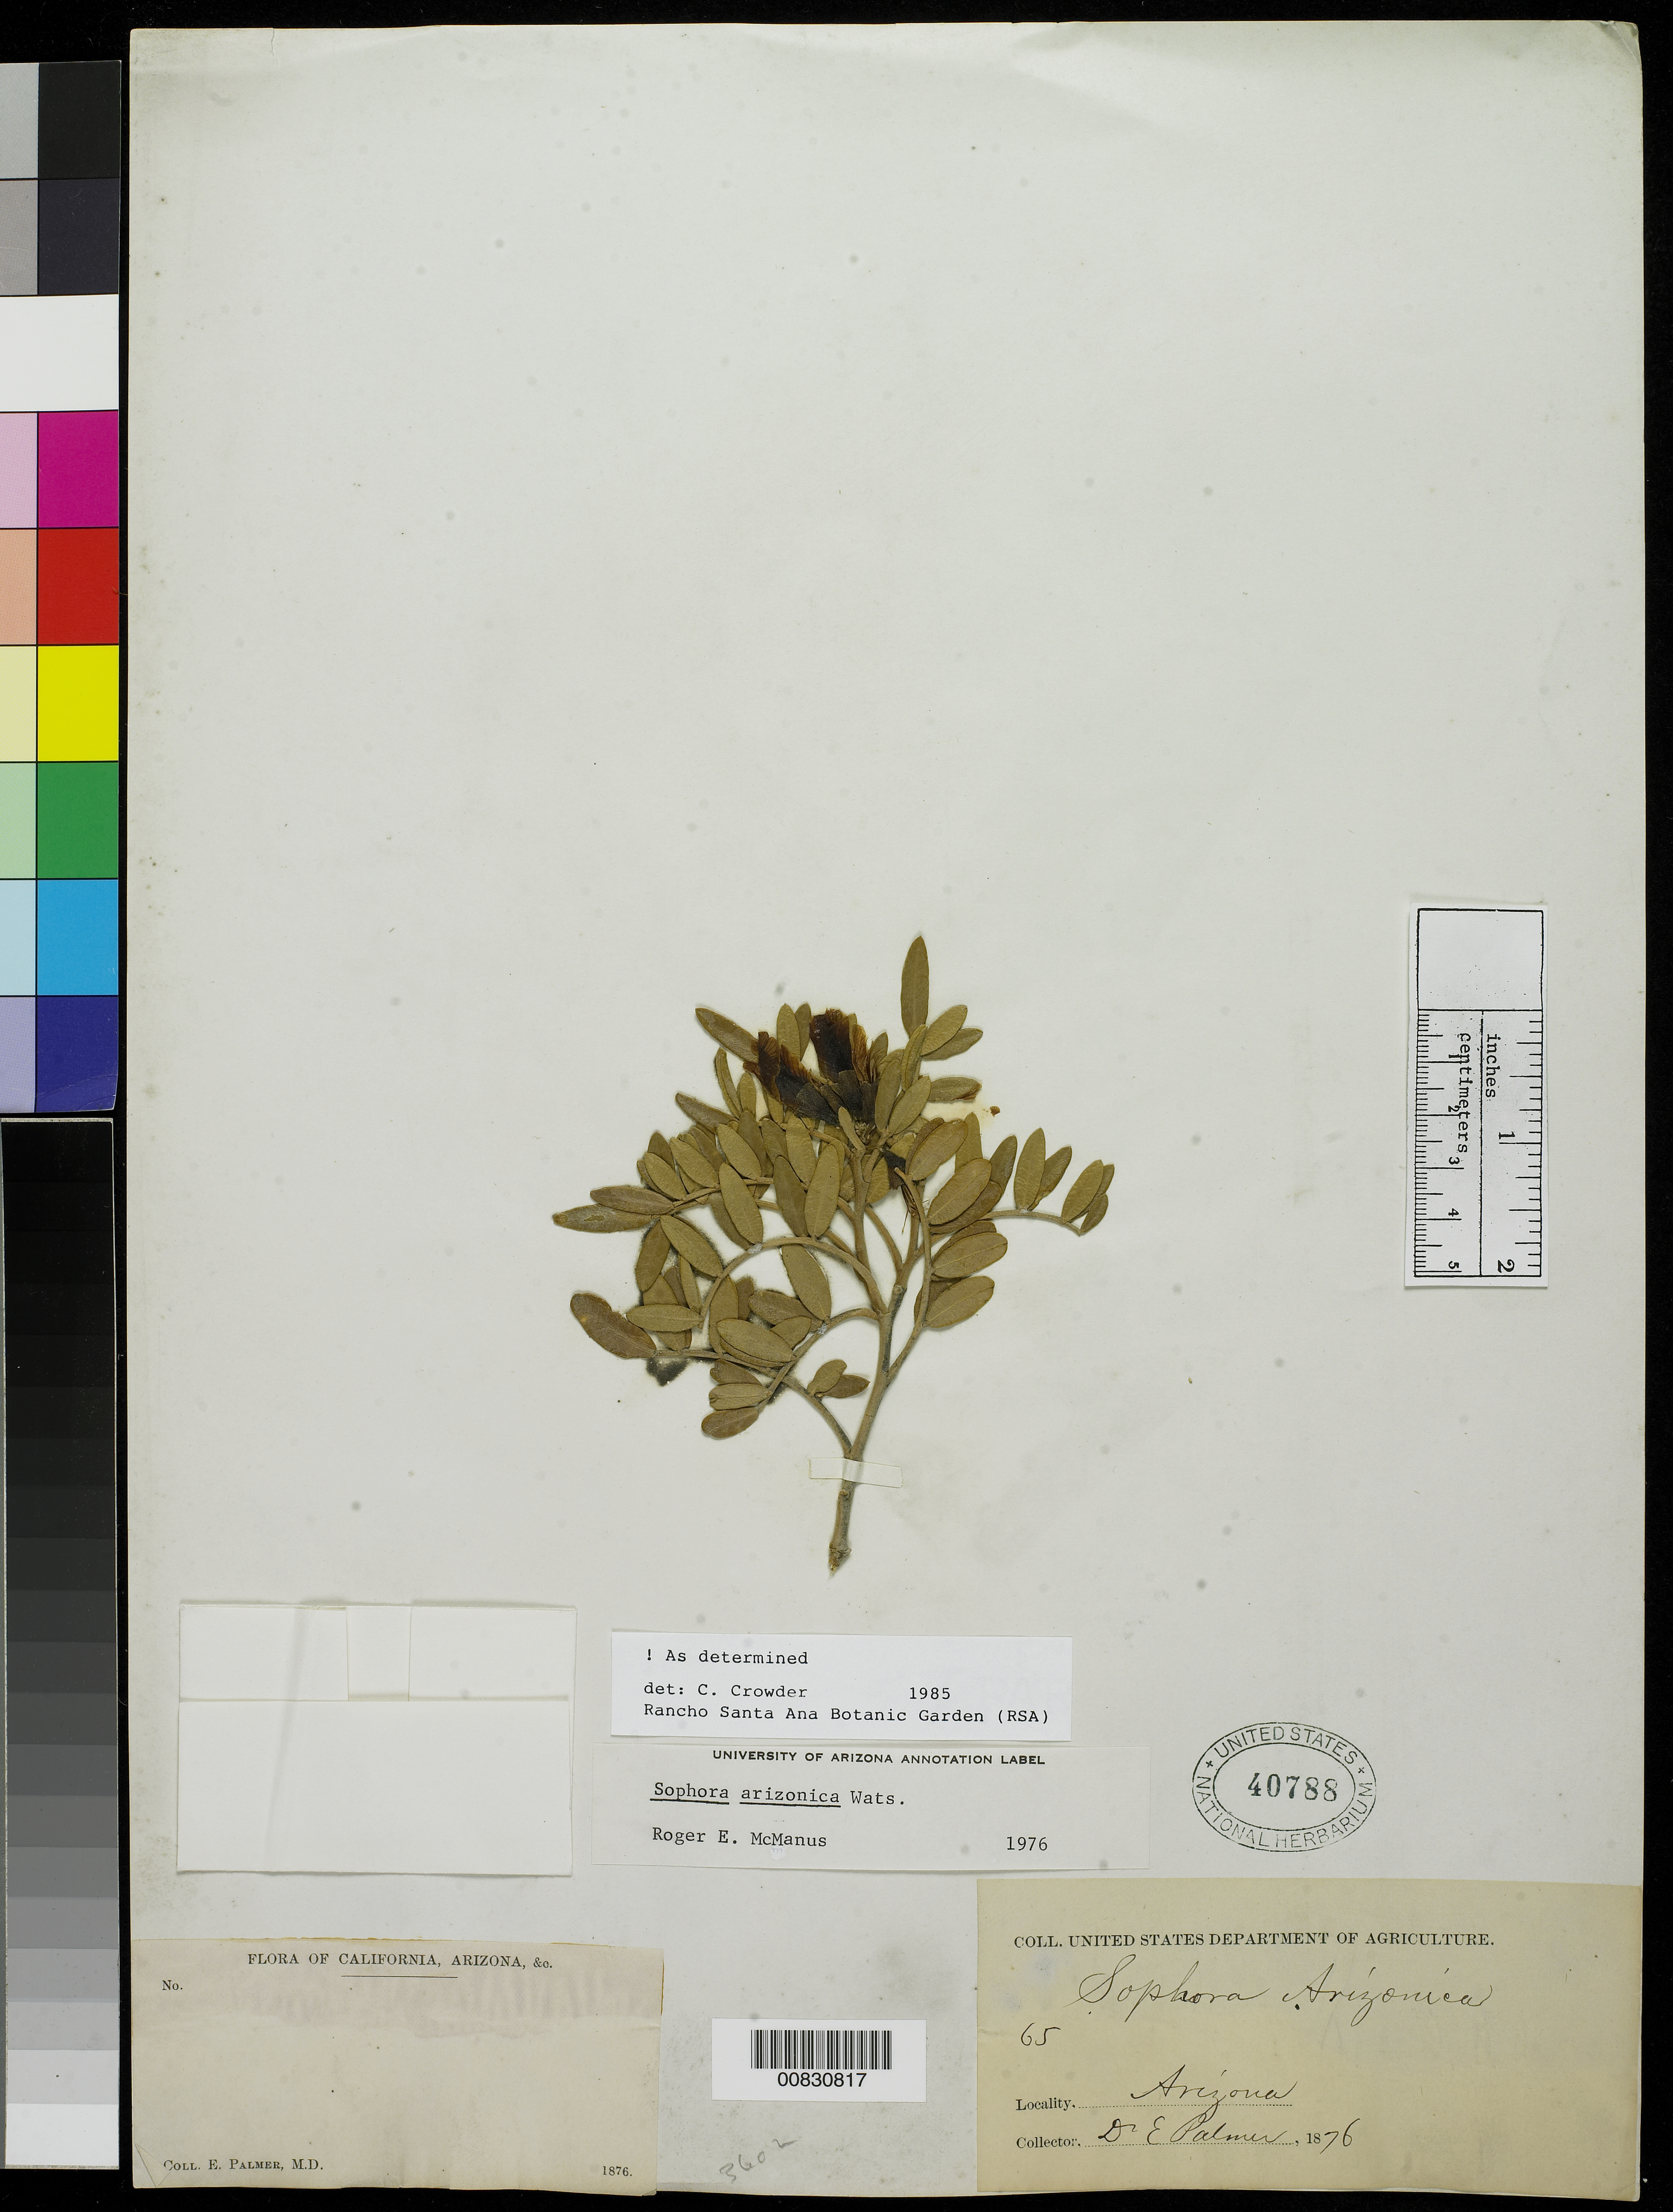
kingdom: Plantae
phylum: Tracheophyta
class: Magnoliopsida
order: Fabales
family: Fabaceae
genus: Dermatophyllum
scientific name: Dermatophyllum arizonicum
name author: (S. Watson) Vincent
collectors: E. Palmer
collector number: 65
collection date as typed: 1876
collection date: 1876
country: United States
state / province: Arizona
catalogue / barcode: US 40788